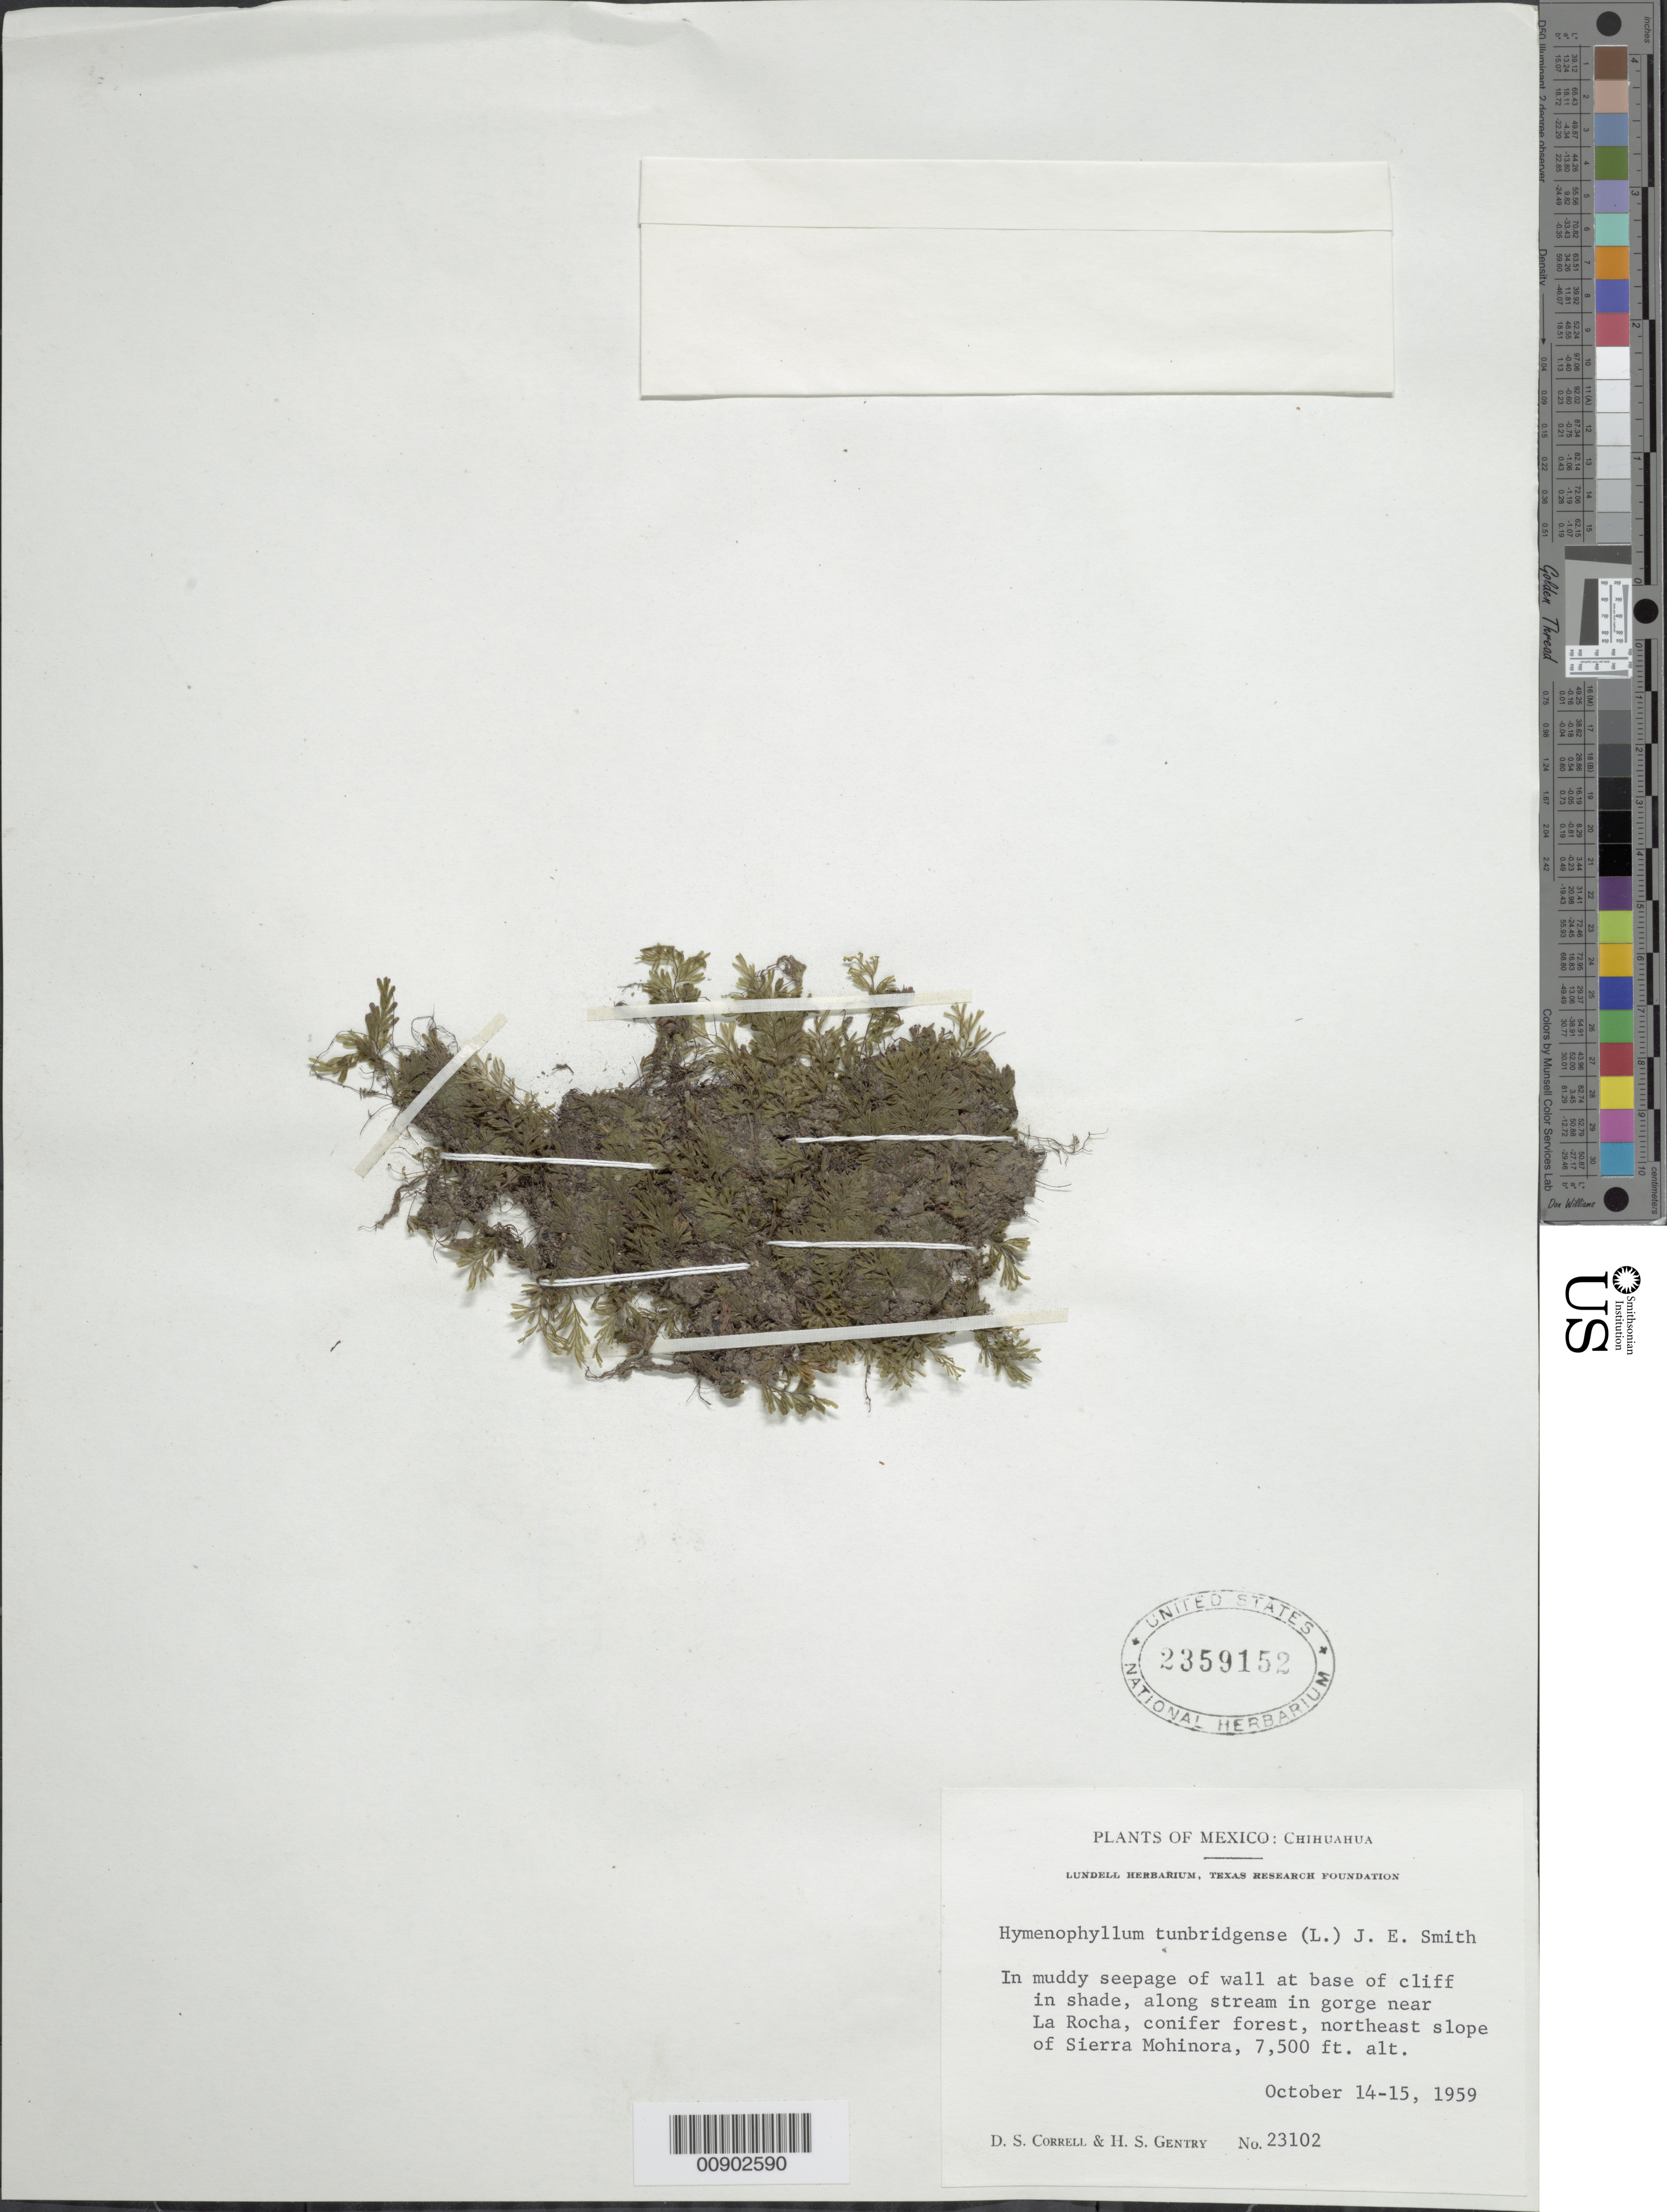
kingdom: Plantae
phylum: Tracheophyta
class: Polypodiopsida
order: Hymenophyllales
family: Hymenophyllaceae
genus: Hymenophyllum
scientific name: Hymenophyllum tunbrigense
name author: (L.) Small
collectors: D. S. Correll & H. S. Gentry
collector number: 23102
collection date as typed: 14 Oct 1959 to 15 Oct 1959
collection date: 1959-10-14/1959-10-15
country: Mexico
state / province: Chihuahua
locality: Along stream in gorge near La Rocha, northeast slope of Sierra Mohinora. Chihuahua.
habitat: In muddy seepage of wall at base of cliff in shade, along stream in gorge. Conifer forest.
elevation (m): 2286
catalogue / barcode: US 2359152